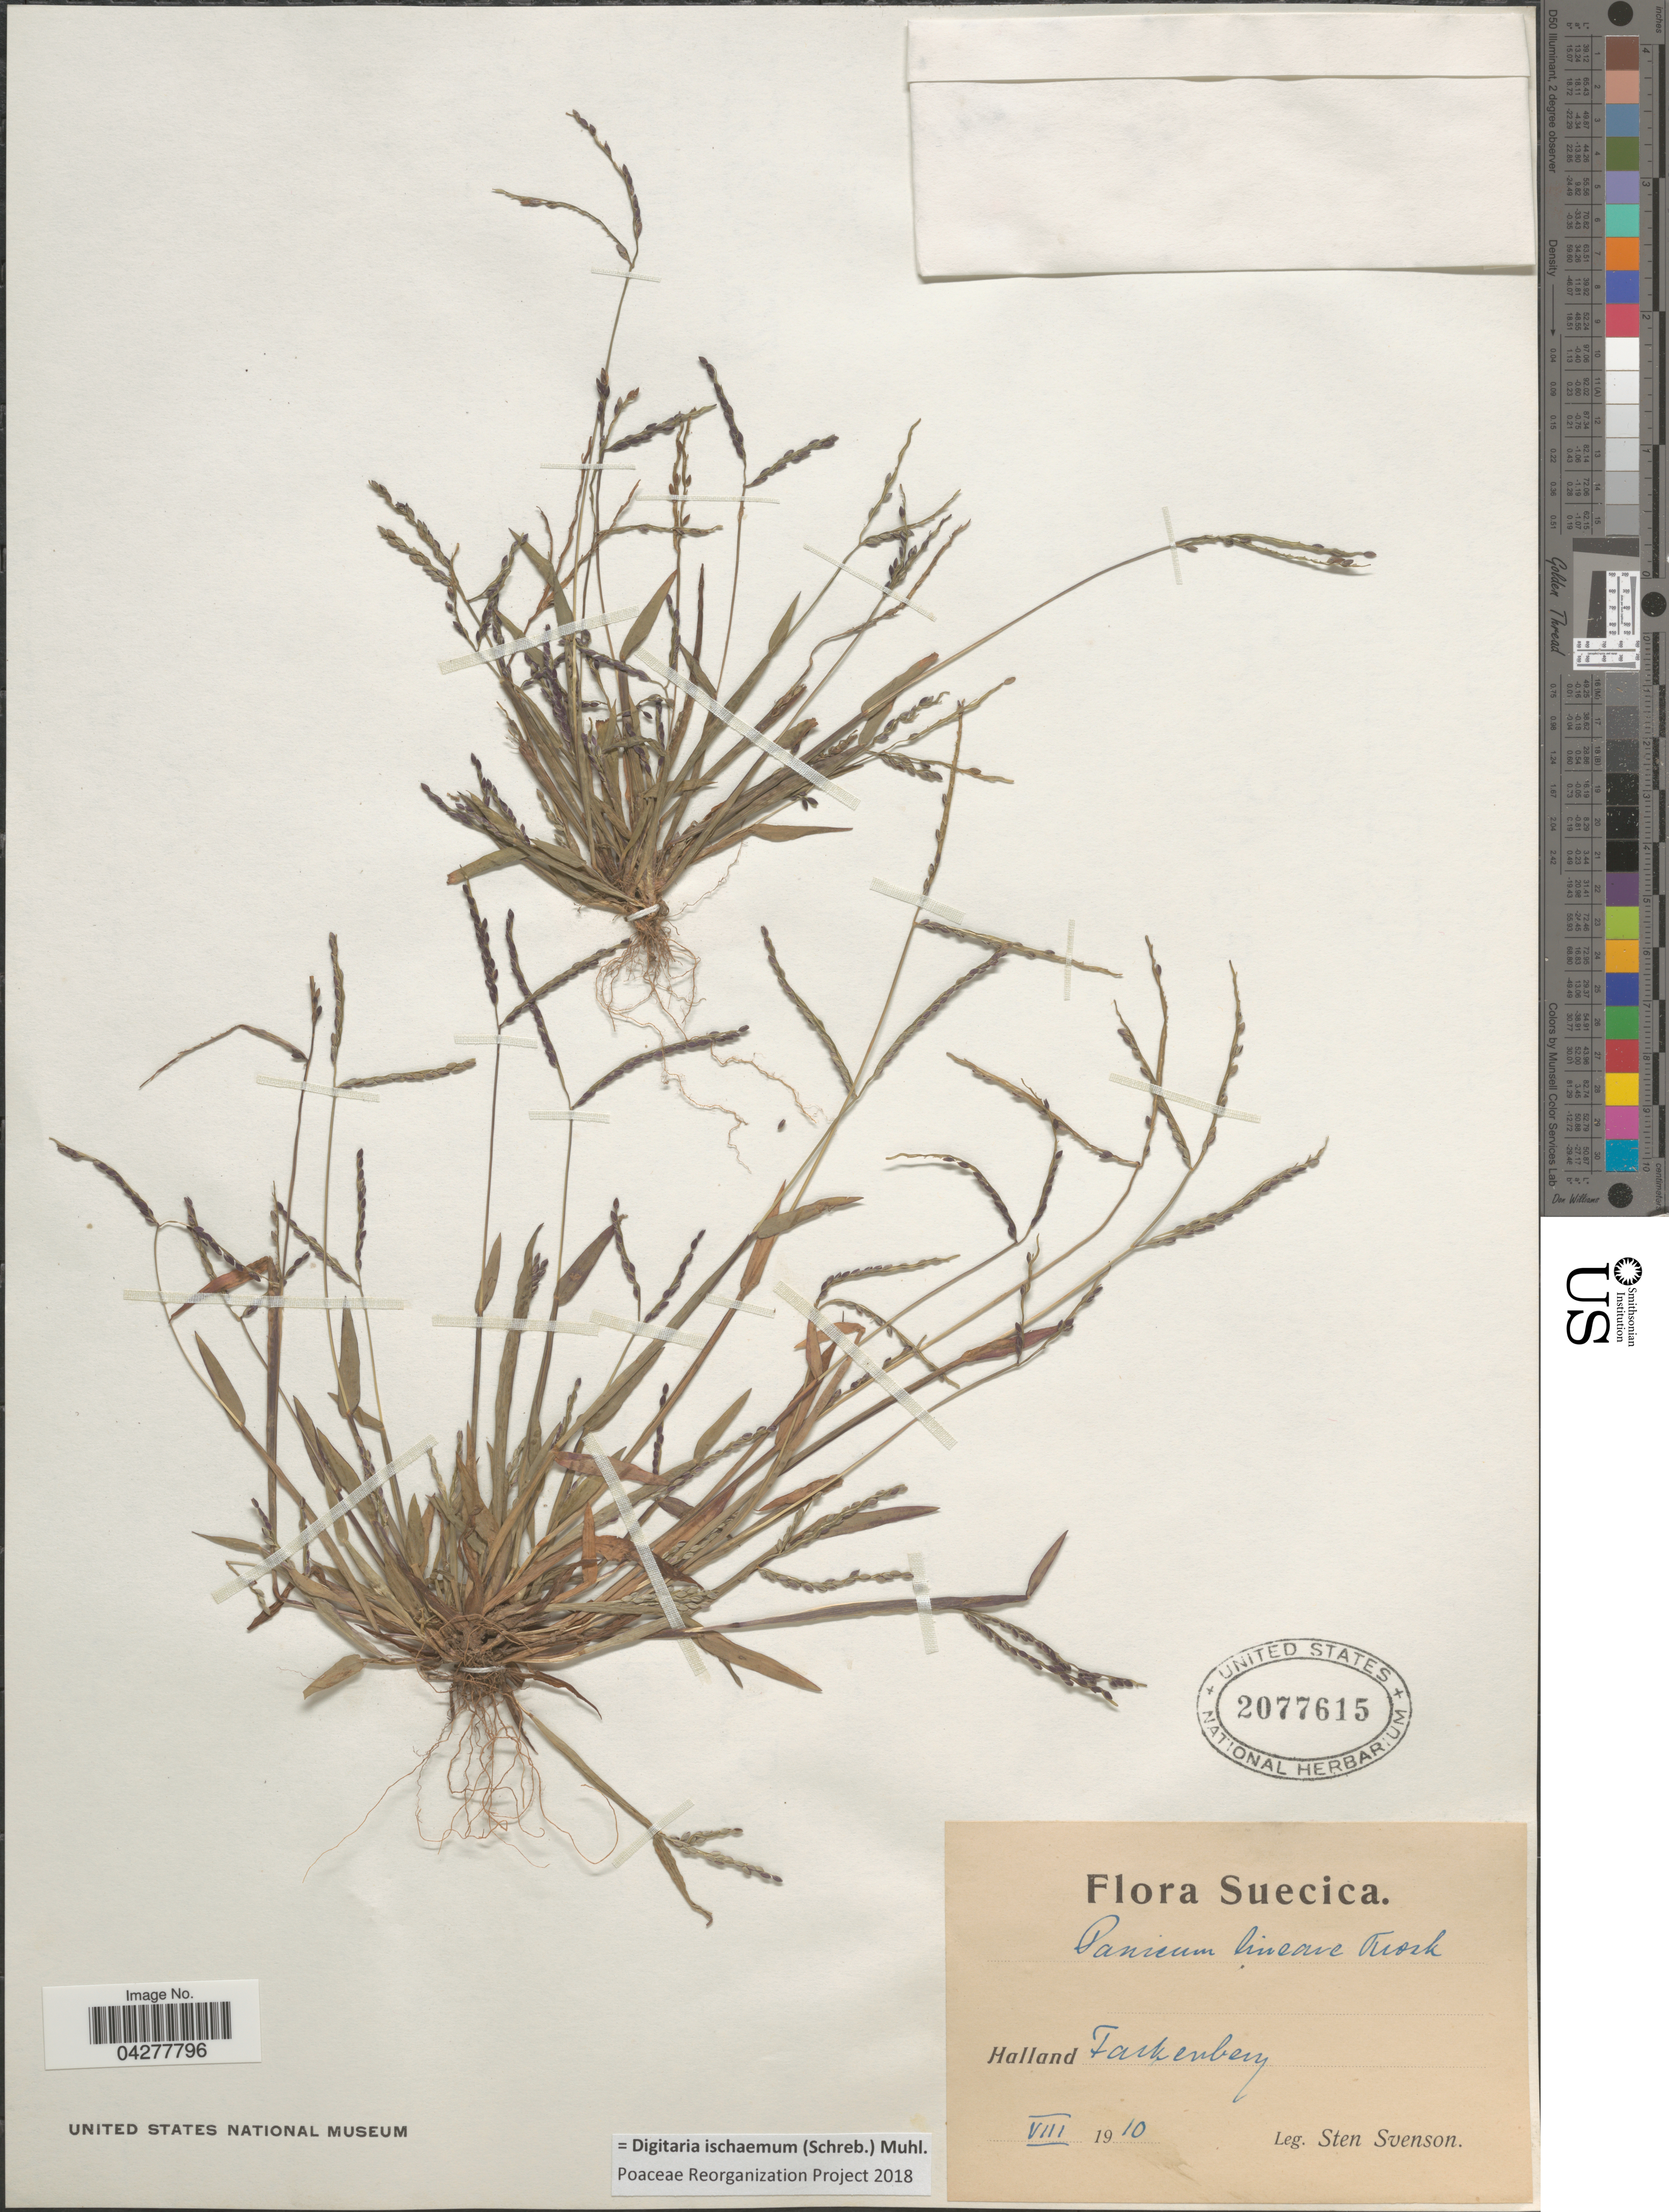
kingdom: Plantae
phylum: Tracheophyta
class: Liliopsida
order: Poales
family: Poaceae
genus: Digitaria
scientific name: Digitaria ischaemum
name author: (Schreber) Schreber ex Muhl.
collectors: S. Svenson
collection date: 1910-08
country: Sweden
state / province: Halland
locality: Suecica. Halland. Farkenberg.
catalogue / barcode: US 2077615